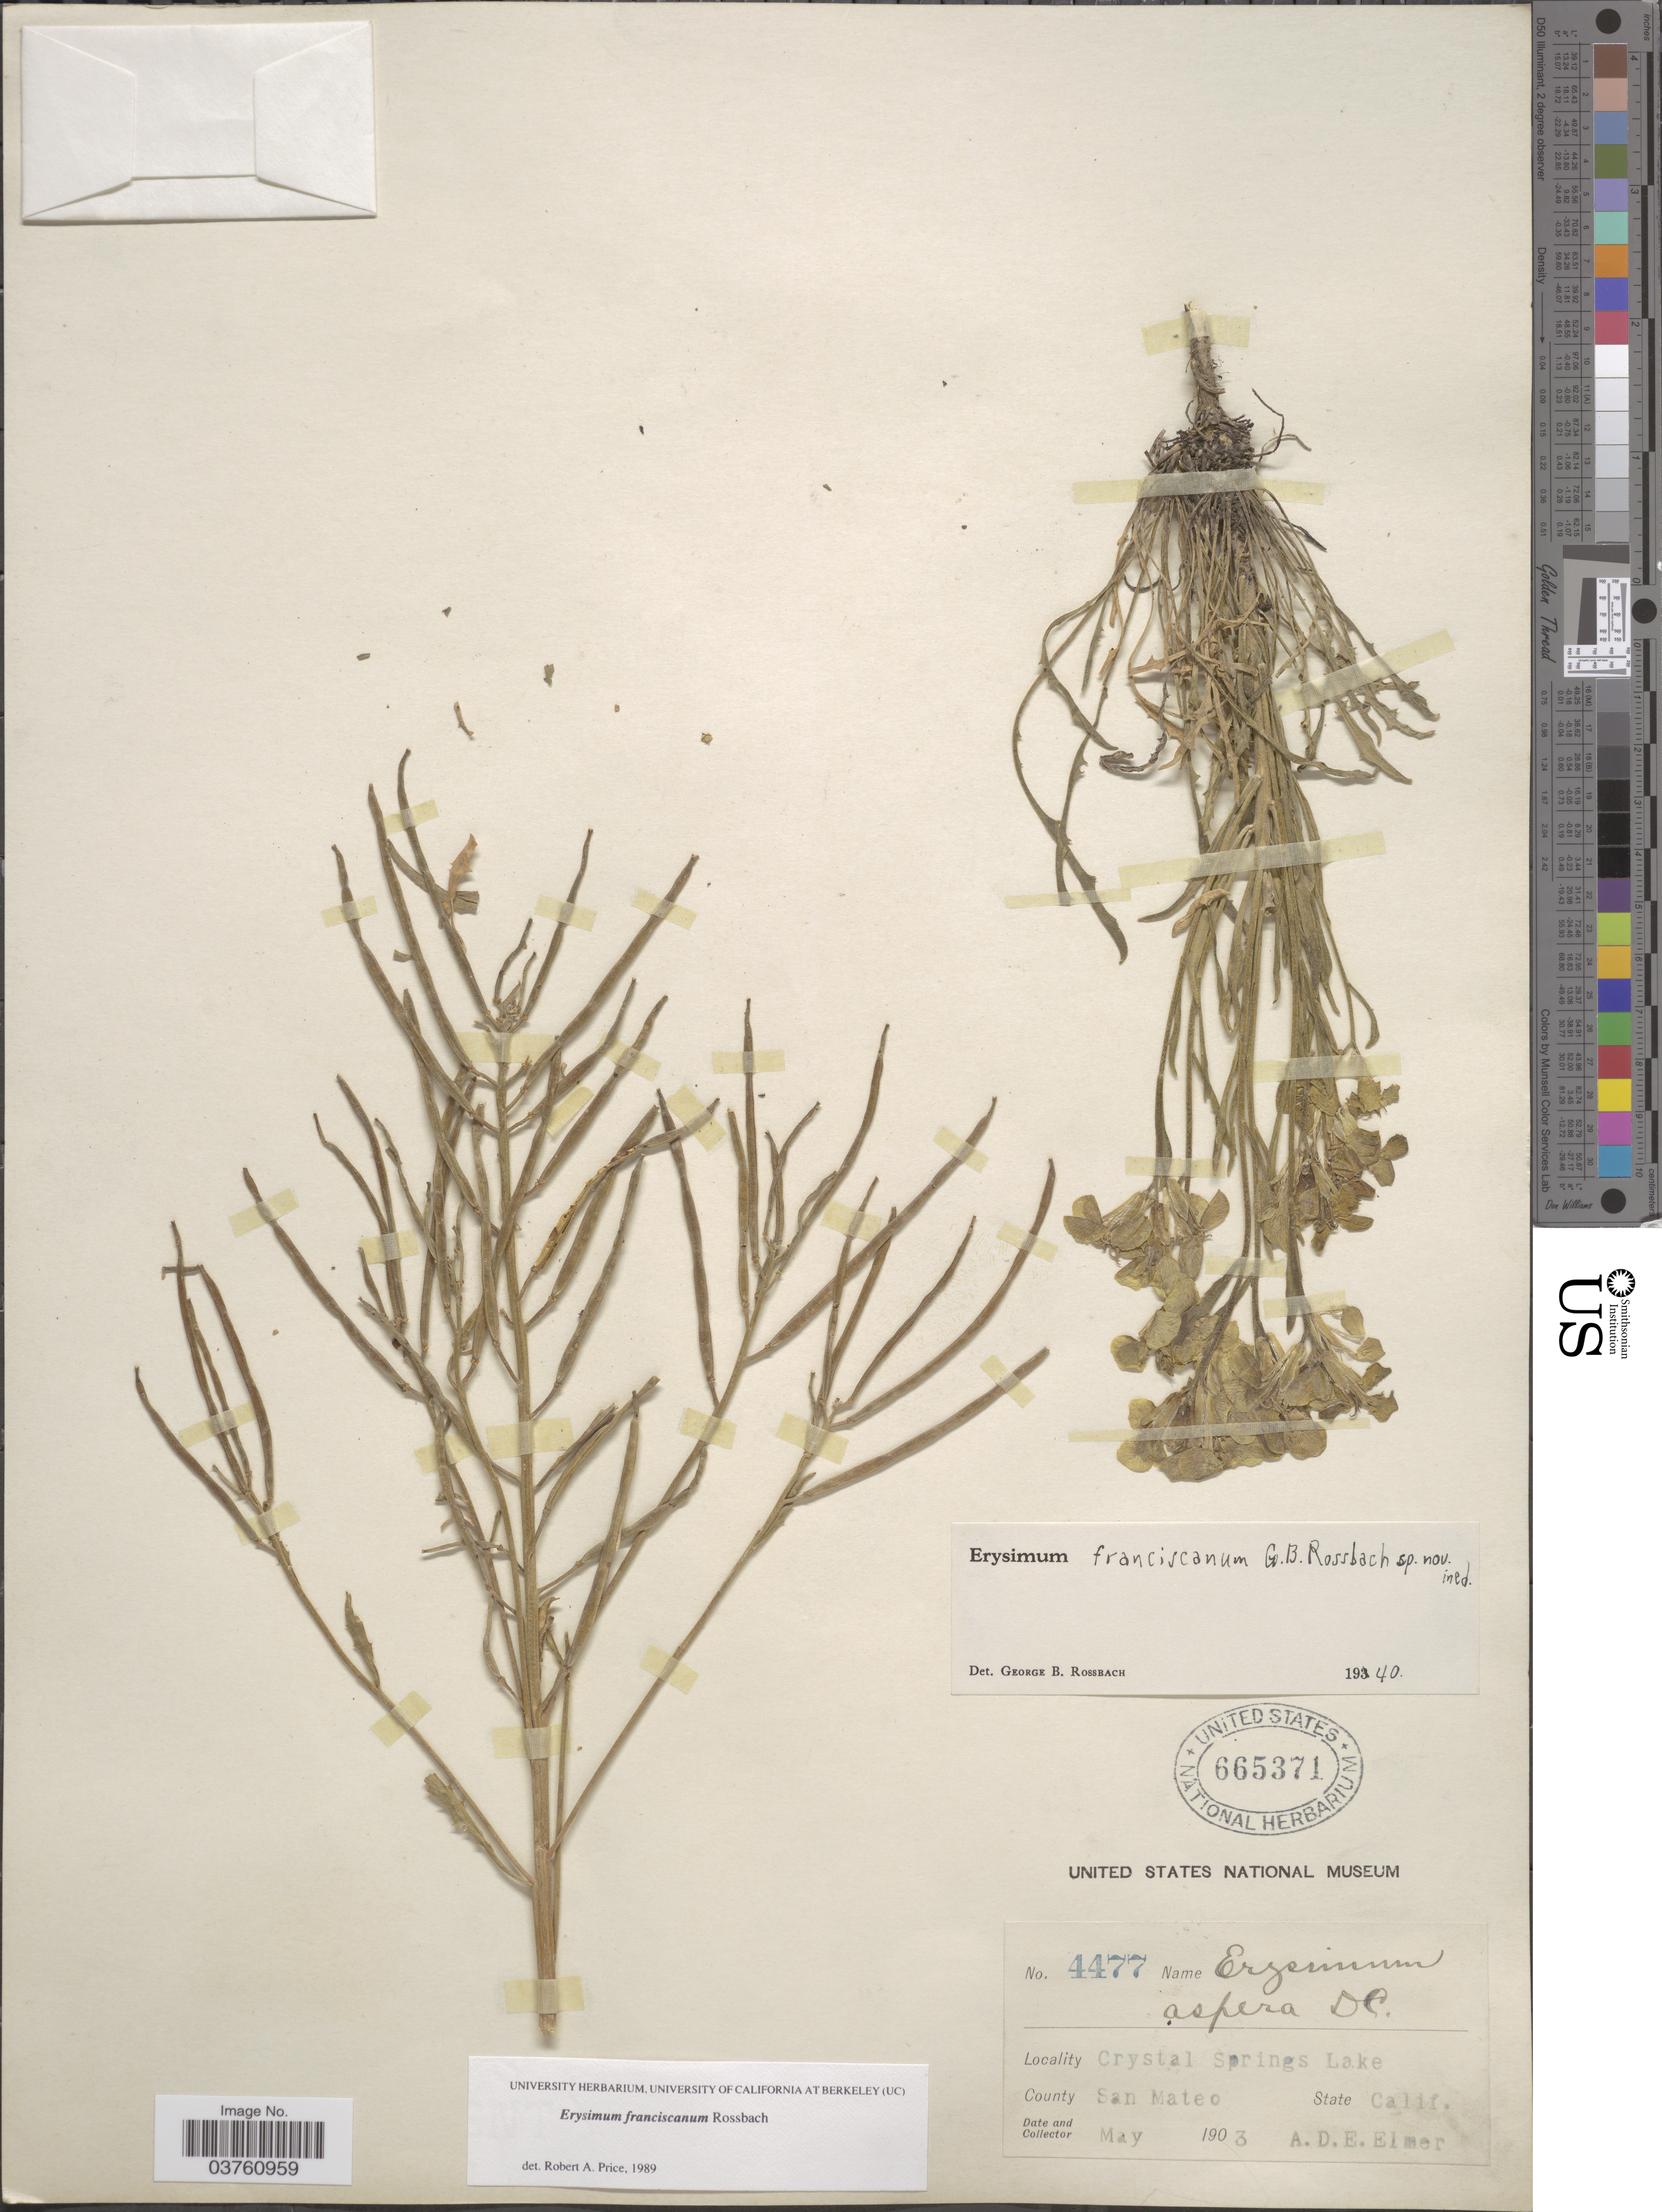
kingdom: Plantae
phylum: Tracheophyta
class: Magnoliopsida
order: Brassicales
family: Brassicaceae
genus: Erysimum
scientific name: Erysimum franciscanum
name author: Rossbach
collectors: A. D. E. Elmer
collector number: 4477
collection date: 1903-05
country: United States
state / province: California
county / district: San Mateo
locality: Crystal Springs Lake, County San Mateo.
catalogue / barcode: US 665371